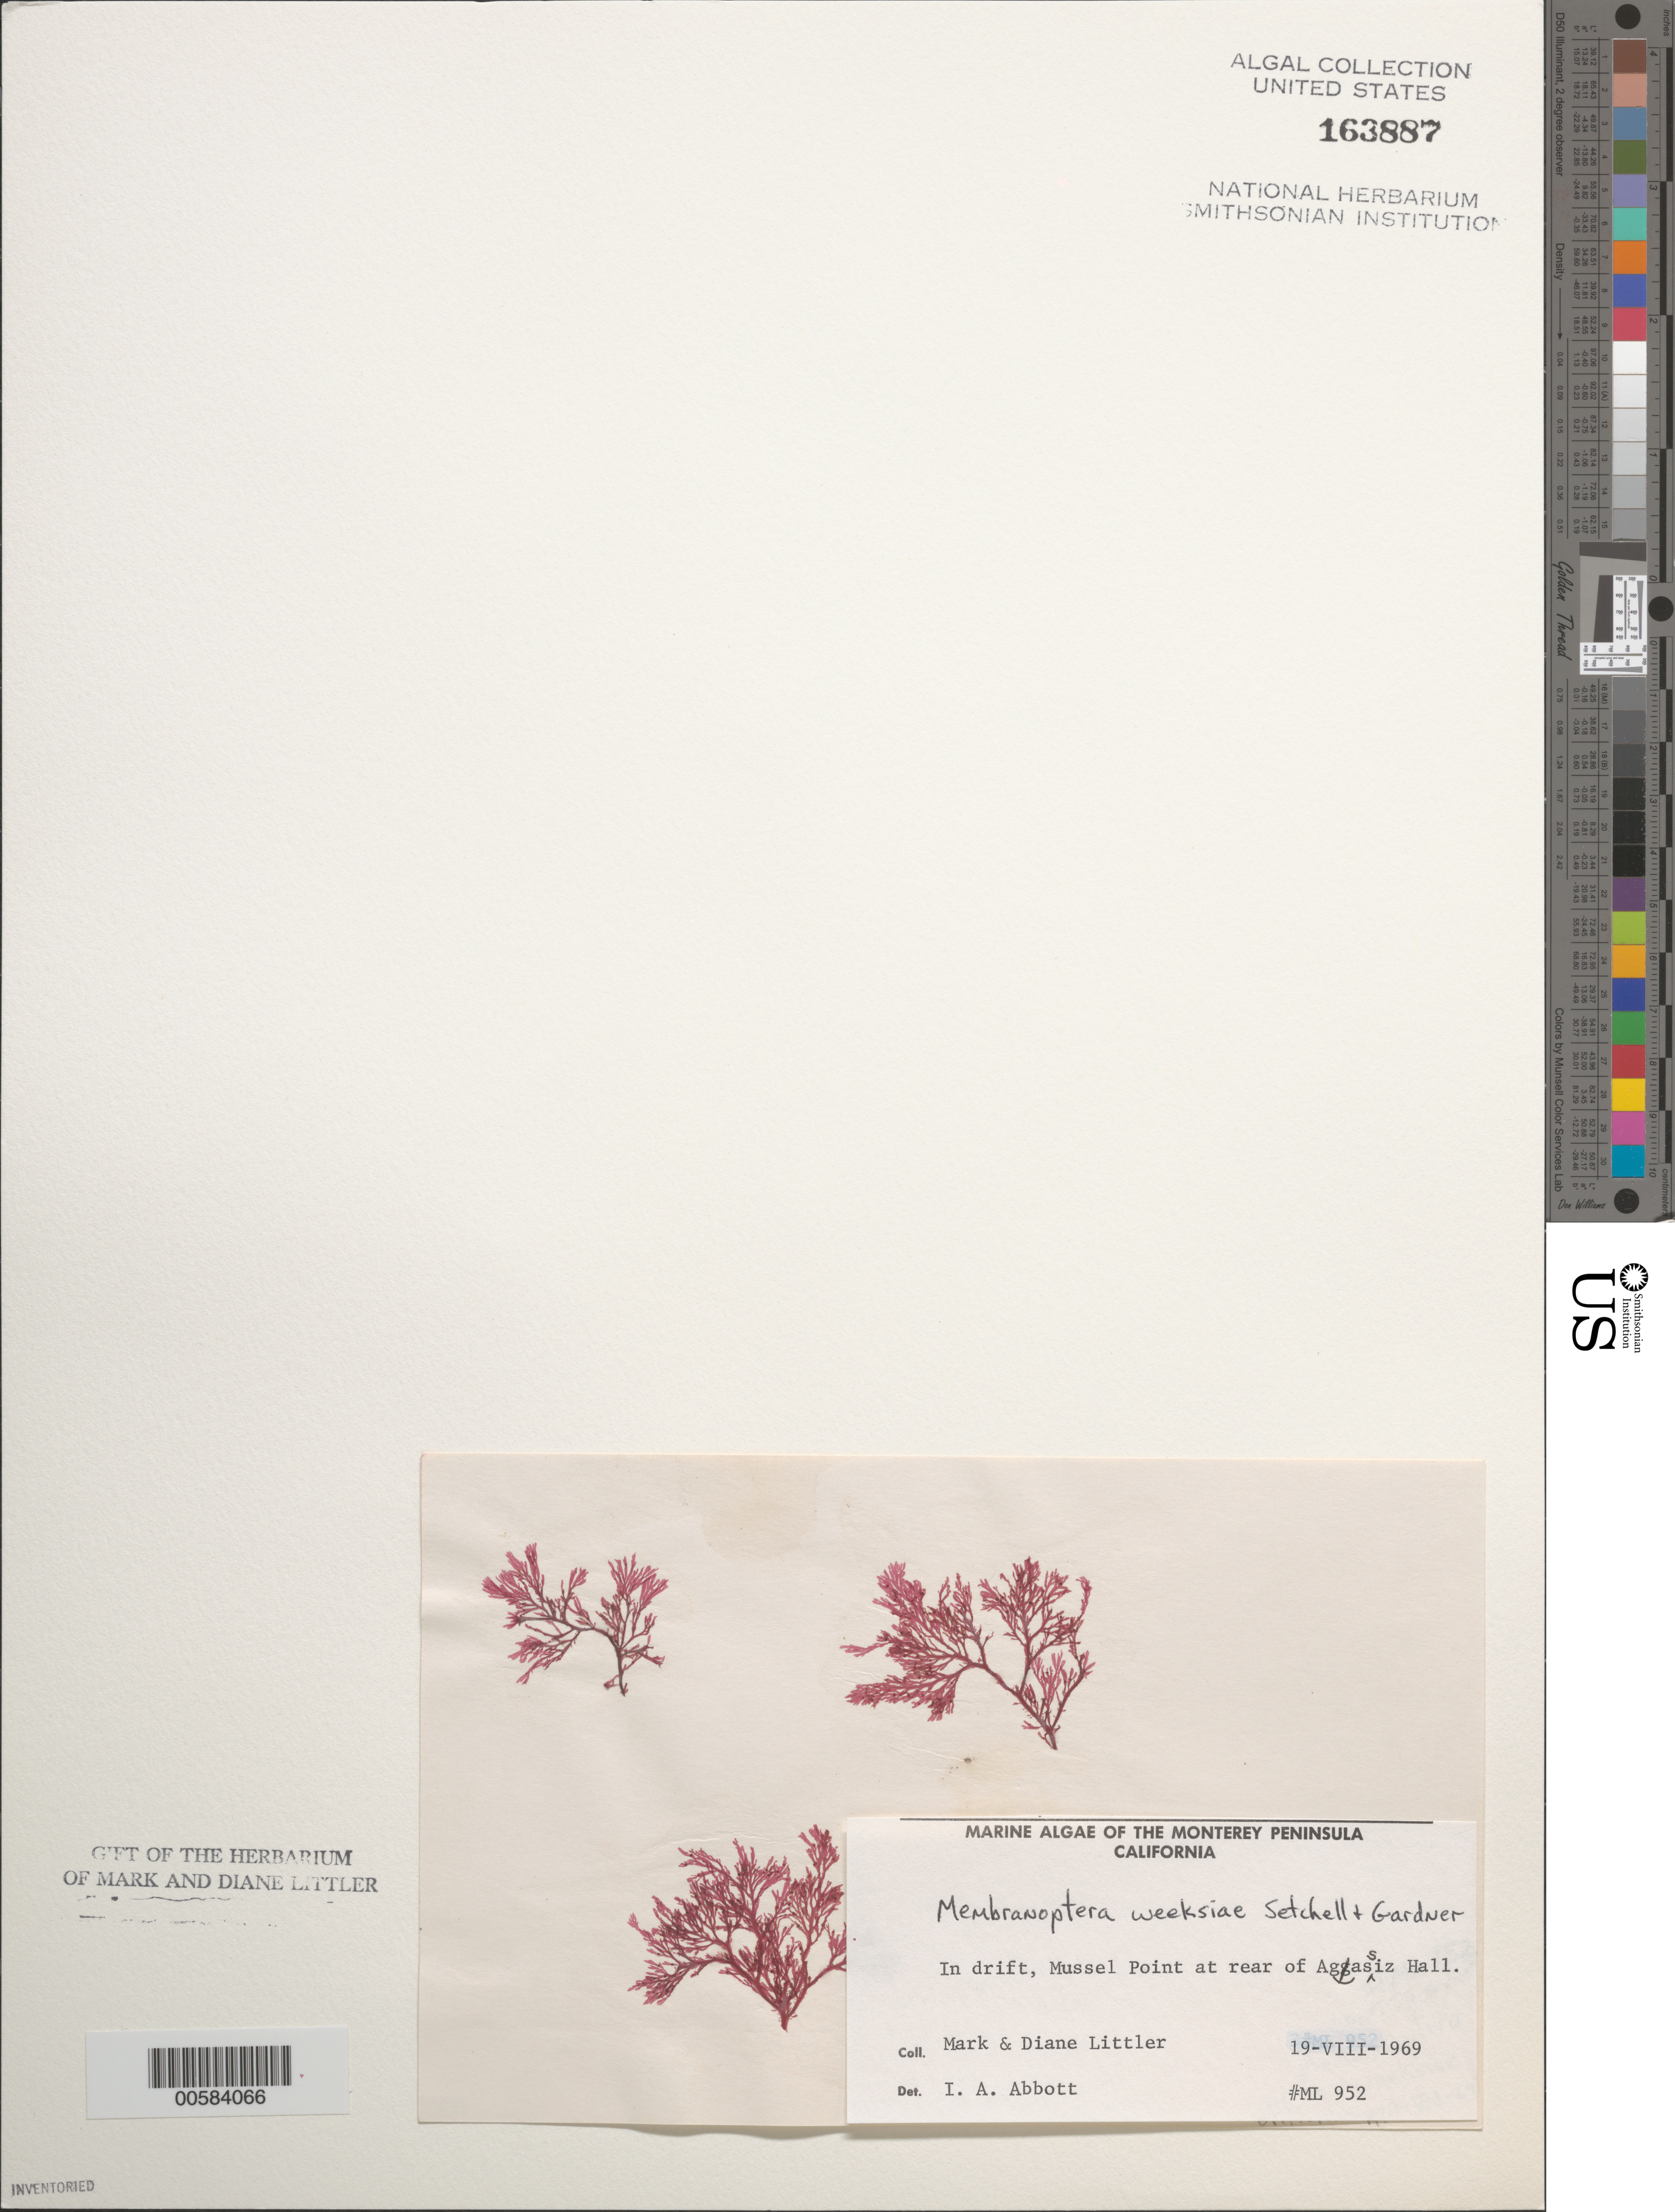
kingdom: Plantae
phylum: Rhodophyta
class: Florideophyceae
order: Ceramiales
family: Delesseriaceae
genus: Membranoptera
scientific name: Membranoptera weeksiae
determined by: Abbott, Isabella A.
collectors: M. M. Littler & D. S. Littler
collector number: ML 952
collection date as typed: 19 Aug 1969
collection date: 1969-08-19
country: United States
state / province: California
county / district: Monterey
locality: Mussel Point, Agassiz Hall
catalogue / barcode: US 163887